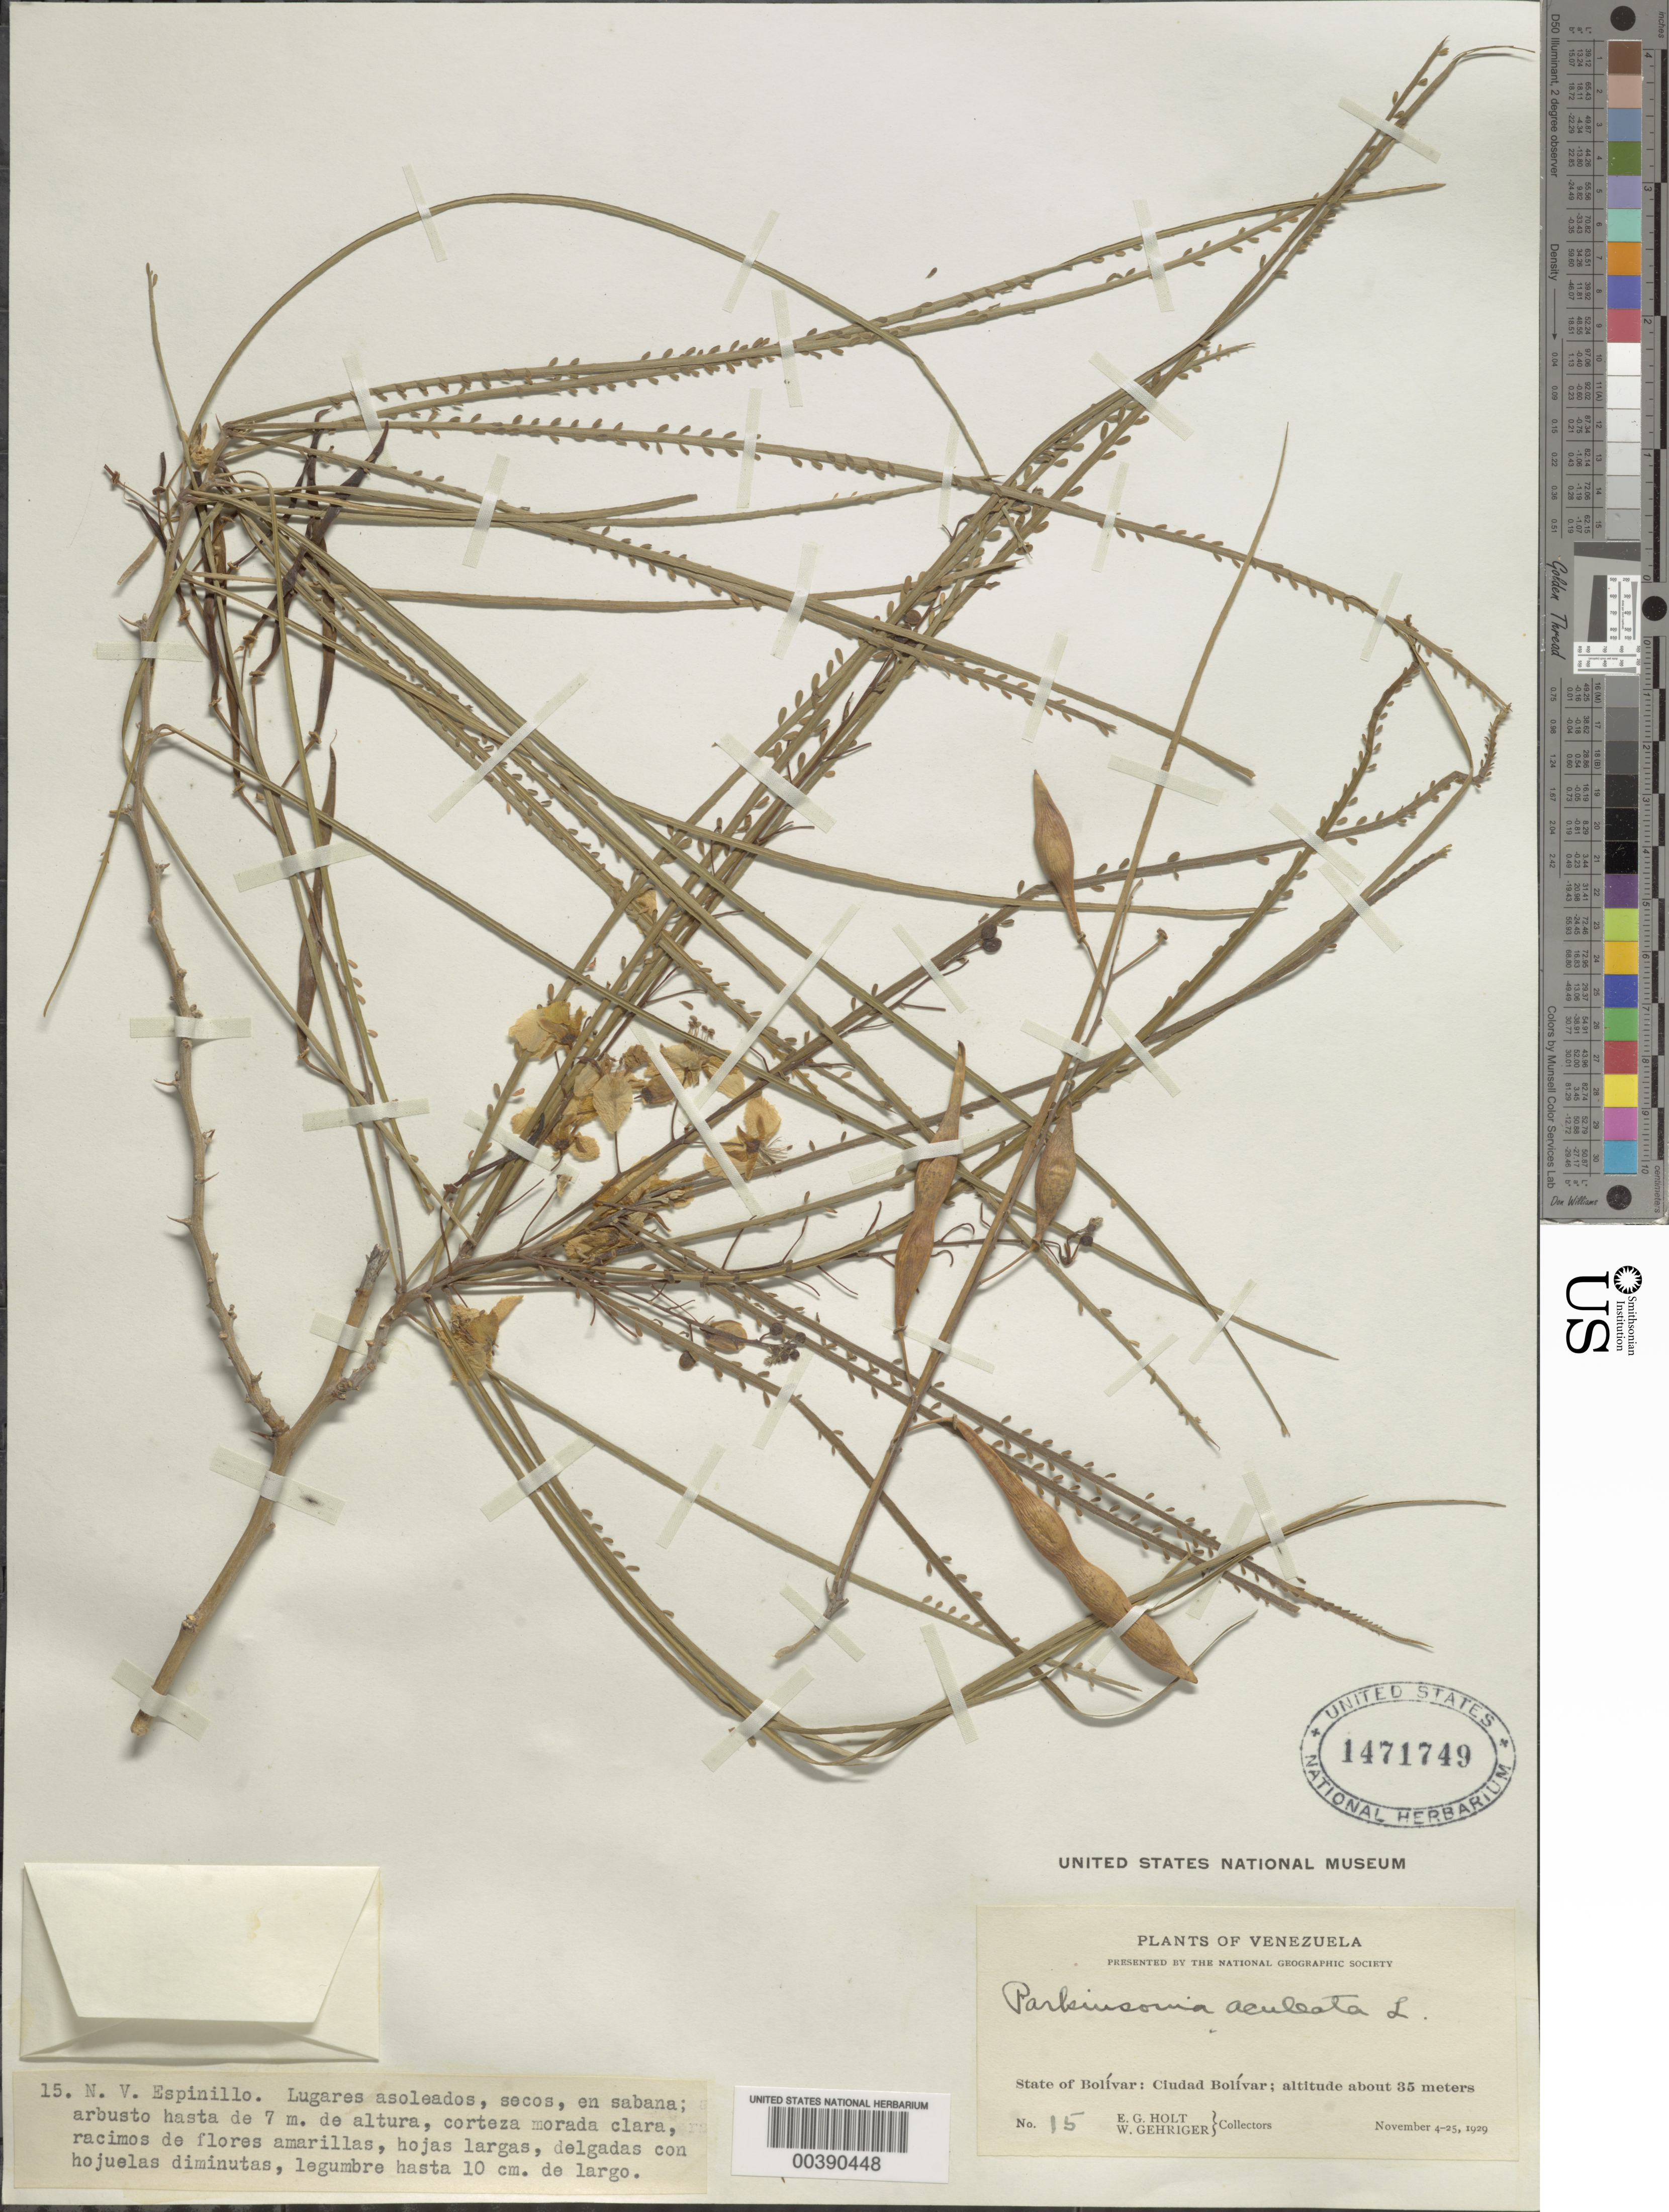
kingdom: Plantae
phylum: Tracheophyta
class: Magnoliopsida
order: Fabales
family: Fabaceae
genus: Parkinsonia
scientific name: Parkinsonia aculeata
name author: L.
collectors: E. Holt & W. Gehriger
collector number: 15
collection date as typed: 04 Nov 1929 to 25 Nov 1929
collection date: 1929-11-04/1929-11-25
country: Venezuela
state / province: Bolivar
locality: Ciudad bolivar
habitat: Secos, en sabana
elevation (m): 25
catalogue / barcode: US 1471749